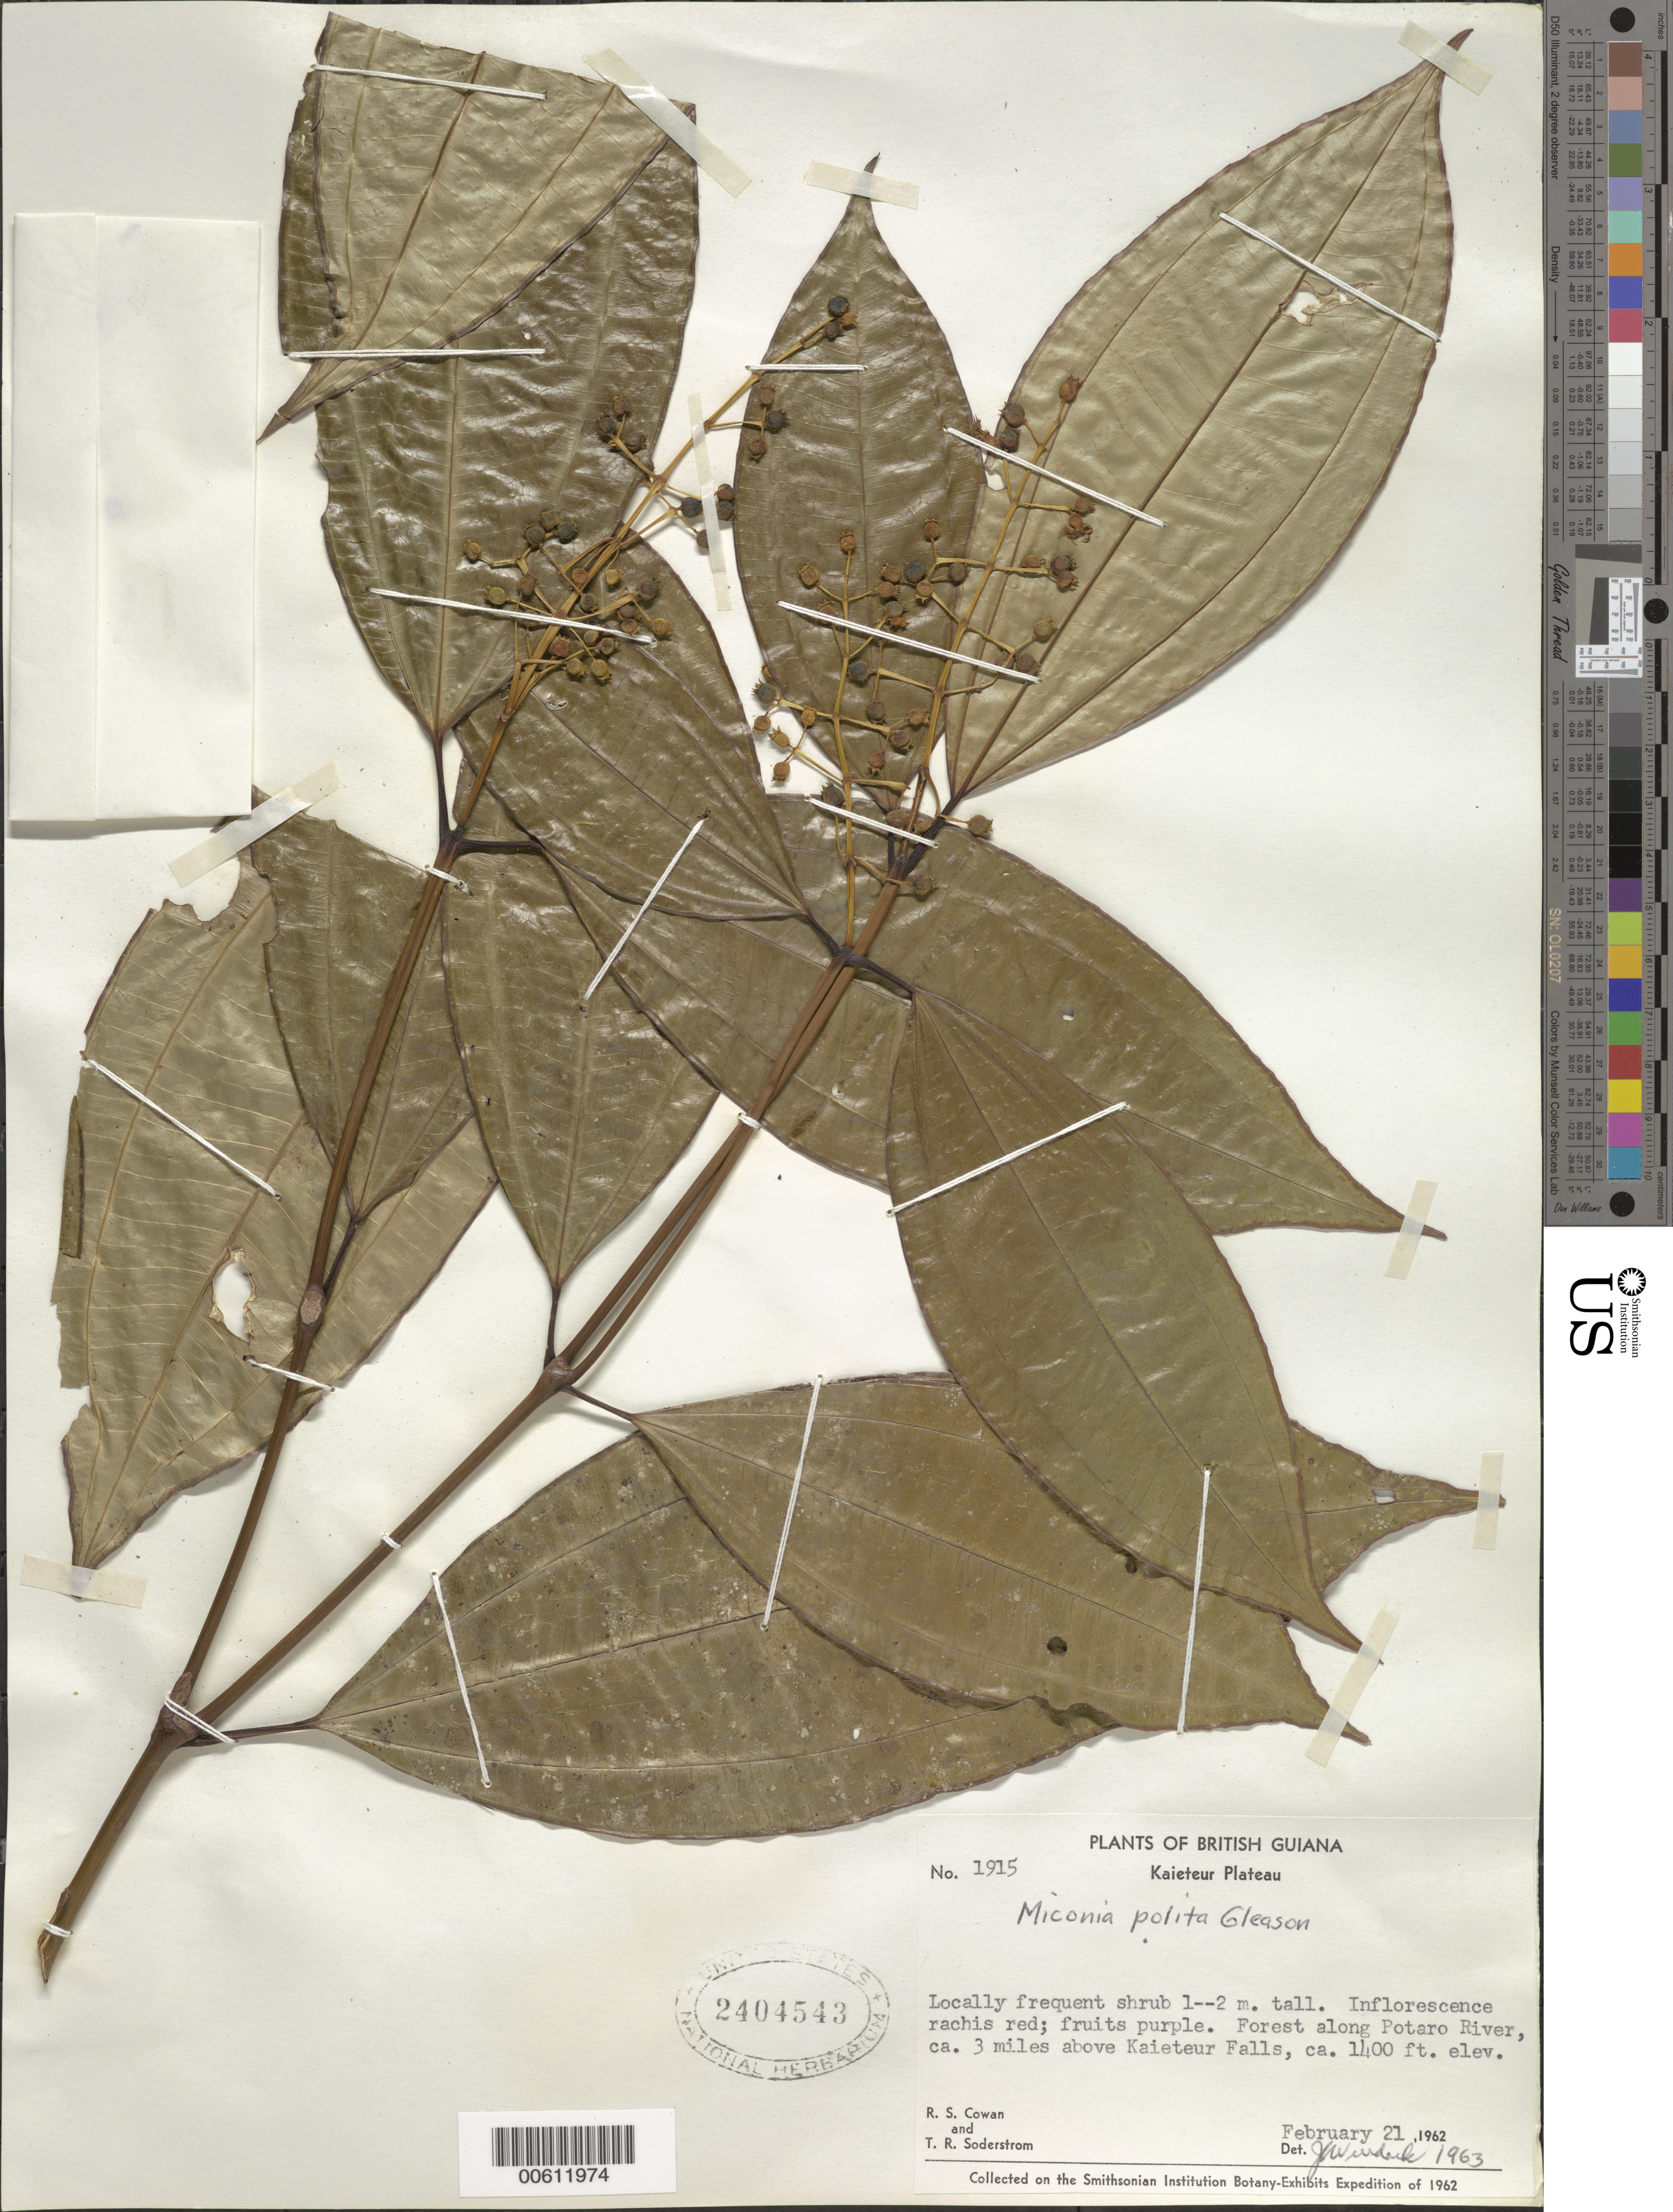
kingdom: Plantae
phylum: Tracheophyta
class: Magnoliopsida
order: Myrtales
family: Melastomataceae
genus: Miconia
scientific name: Miconia polita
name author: Gleason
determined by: Wurdack, John J., (US), US (UNITED STATES)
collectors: R. S. Cowan & T. R. Soderstrom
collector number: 1915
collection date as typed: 21-Feb-62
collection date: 1962-02-21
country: Guyana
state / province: Potaro-Siparuni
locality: Kaieteur Plateau, Potaro R., 3 mi. above Kaieteur Falls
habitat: Forest along river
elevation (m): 427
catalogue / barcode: US 2404543